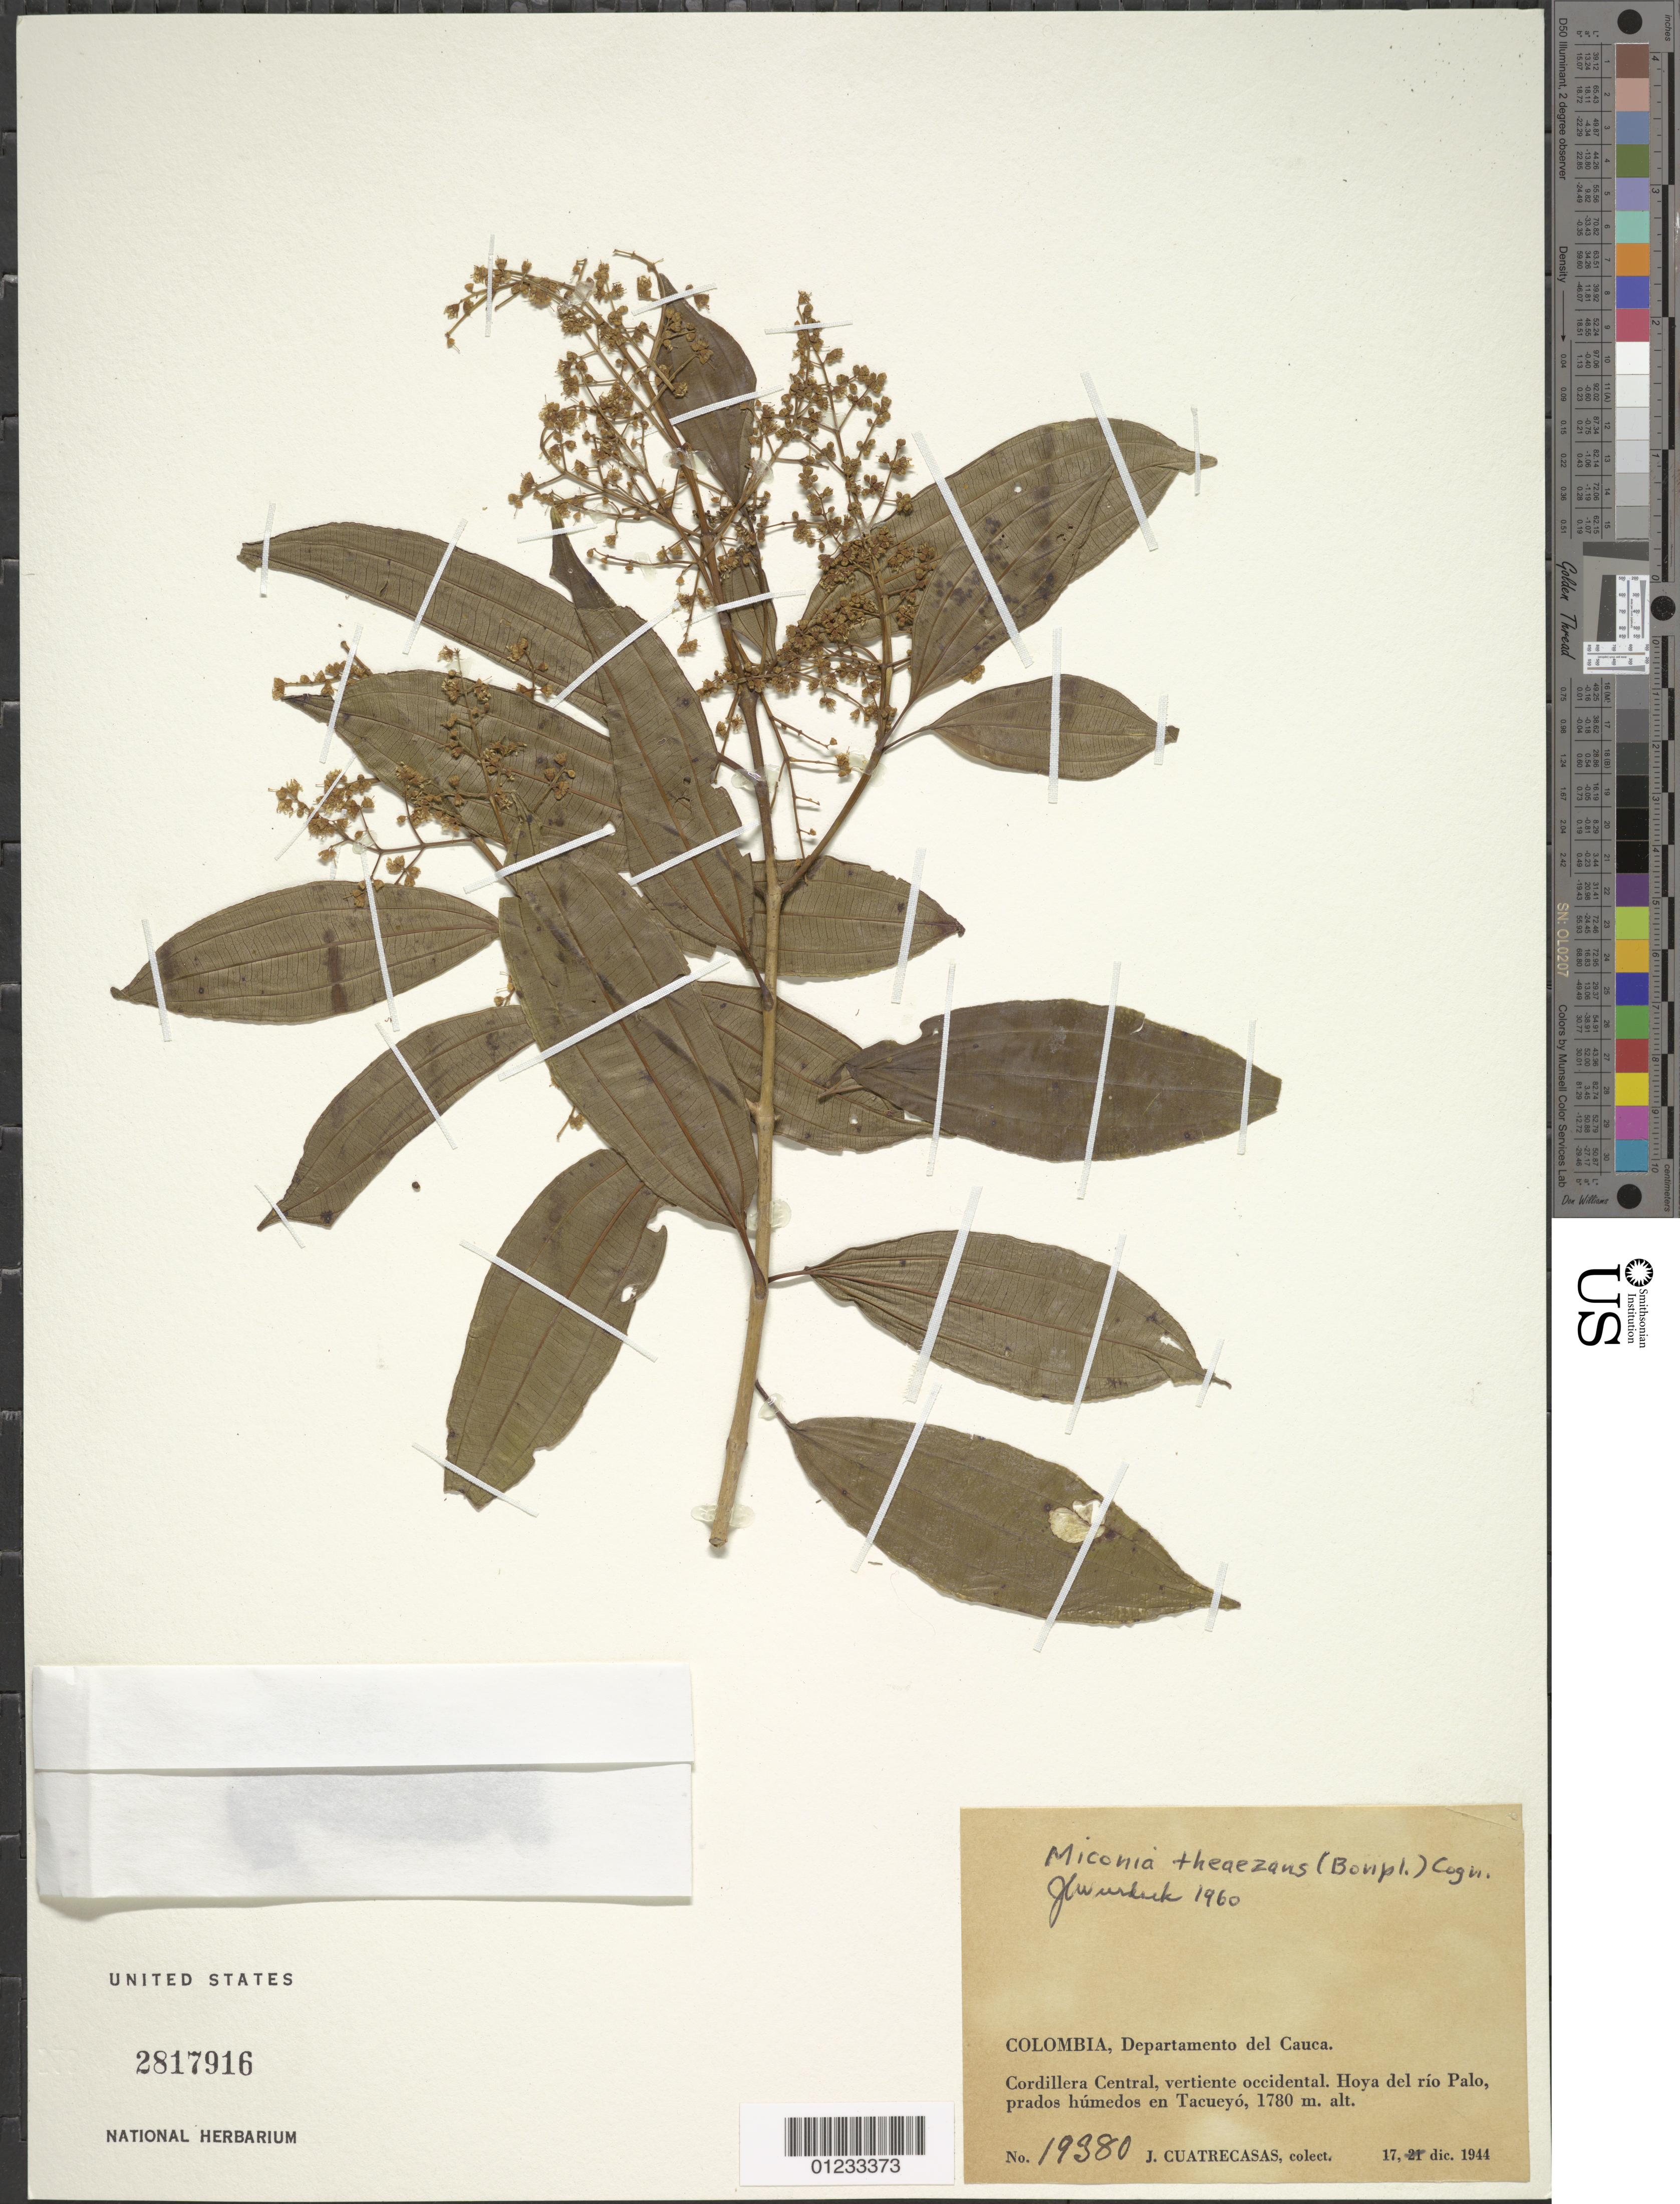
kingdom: Plantae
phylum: Tracheophyta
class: Magnoliopsida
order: Myrtales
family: Melastomataceae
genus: Miconia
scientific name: Miconia theizans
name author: (Bonpl.) Cogn.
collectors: J. Cuatrecasas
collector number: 19380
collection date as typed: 17 Dec 1944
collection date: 1944-12-17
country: Colombia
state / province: Cauca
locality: Cordillera Central, vertiente occidental, Hoya del Rio Palo, parados húmedos en Tacueyó.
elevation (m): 1780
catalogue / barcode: US 2817916